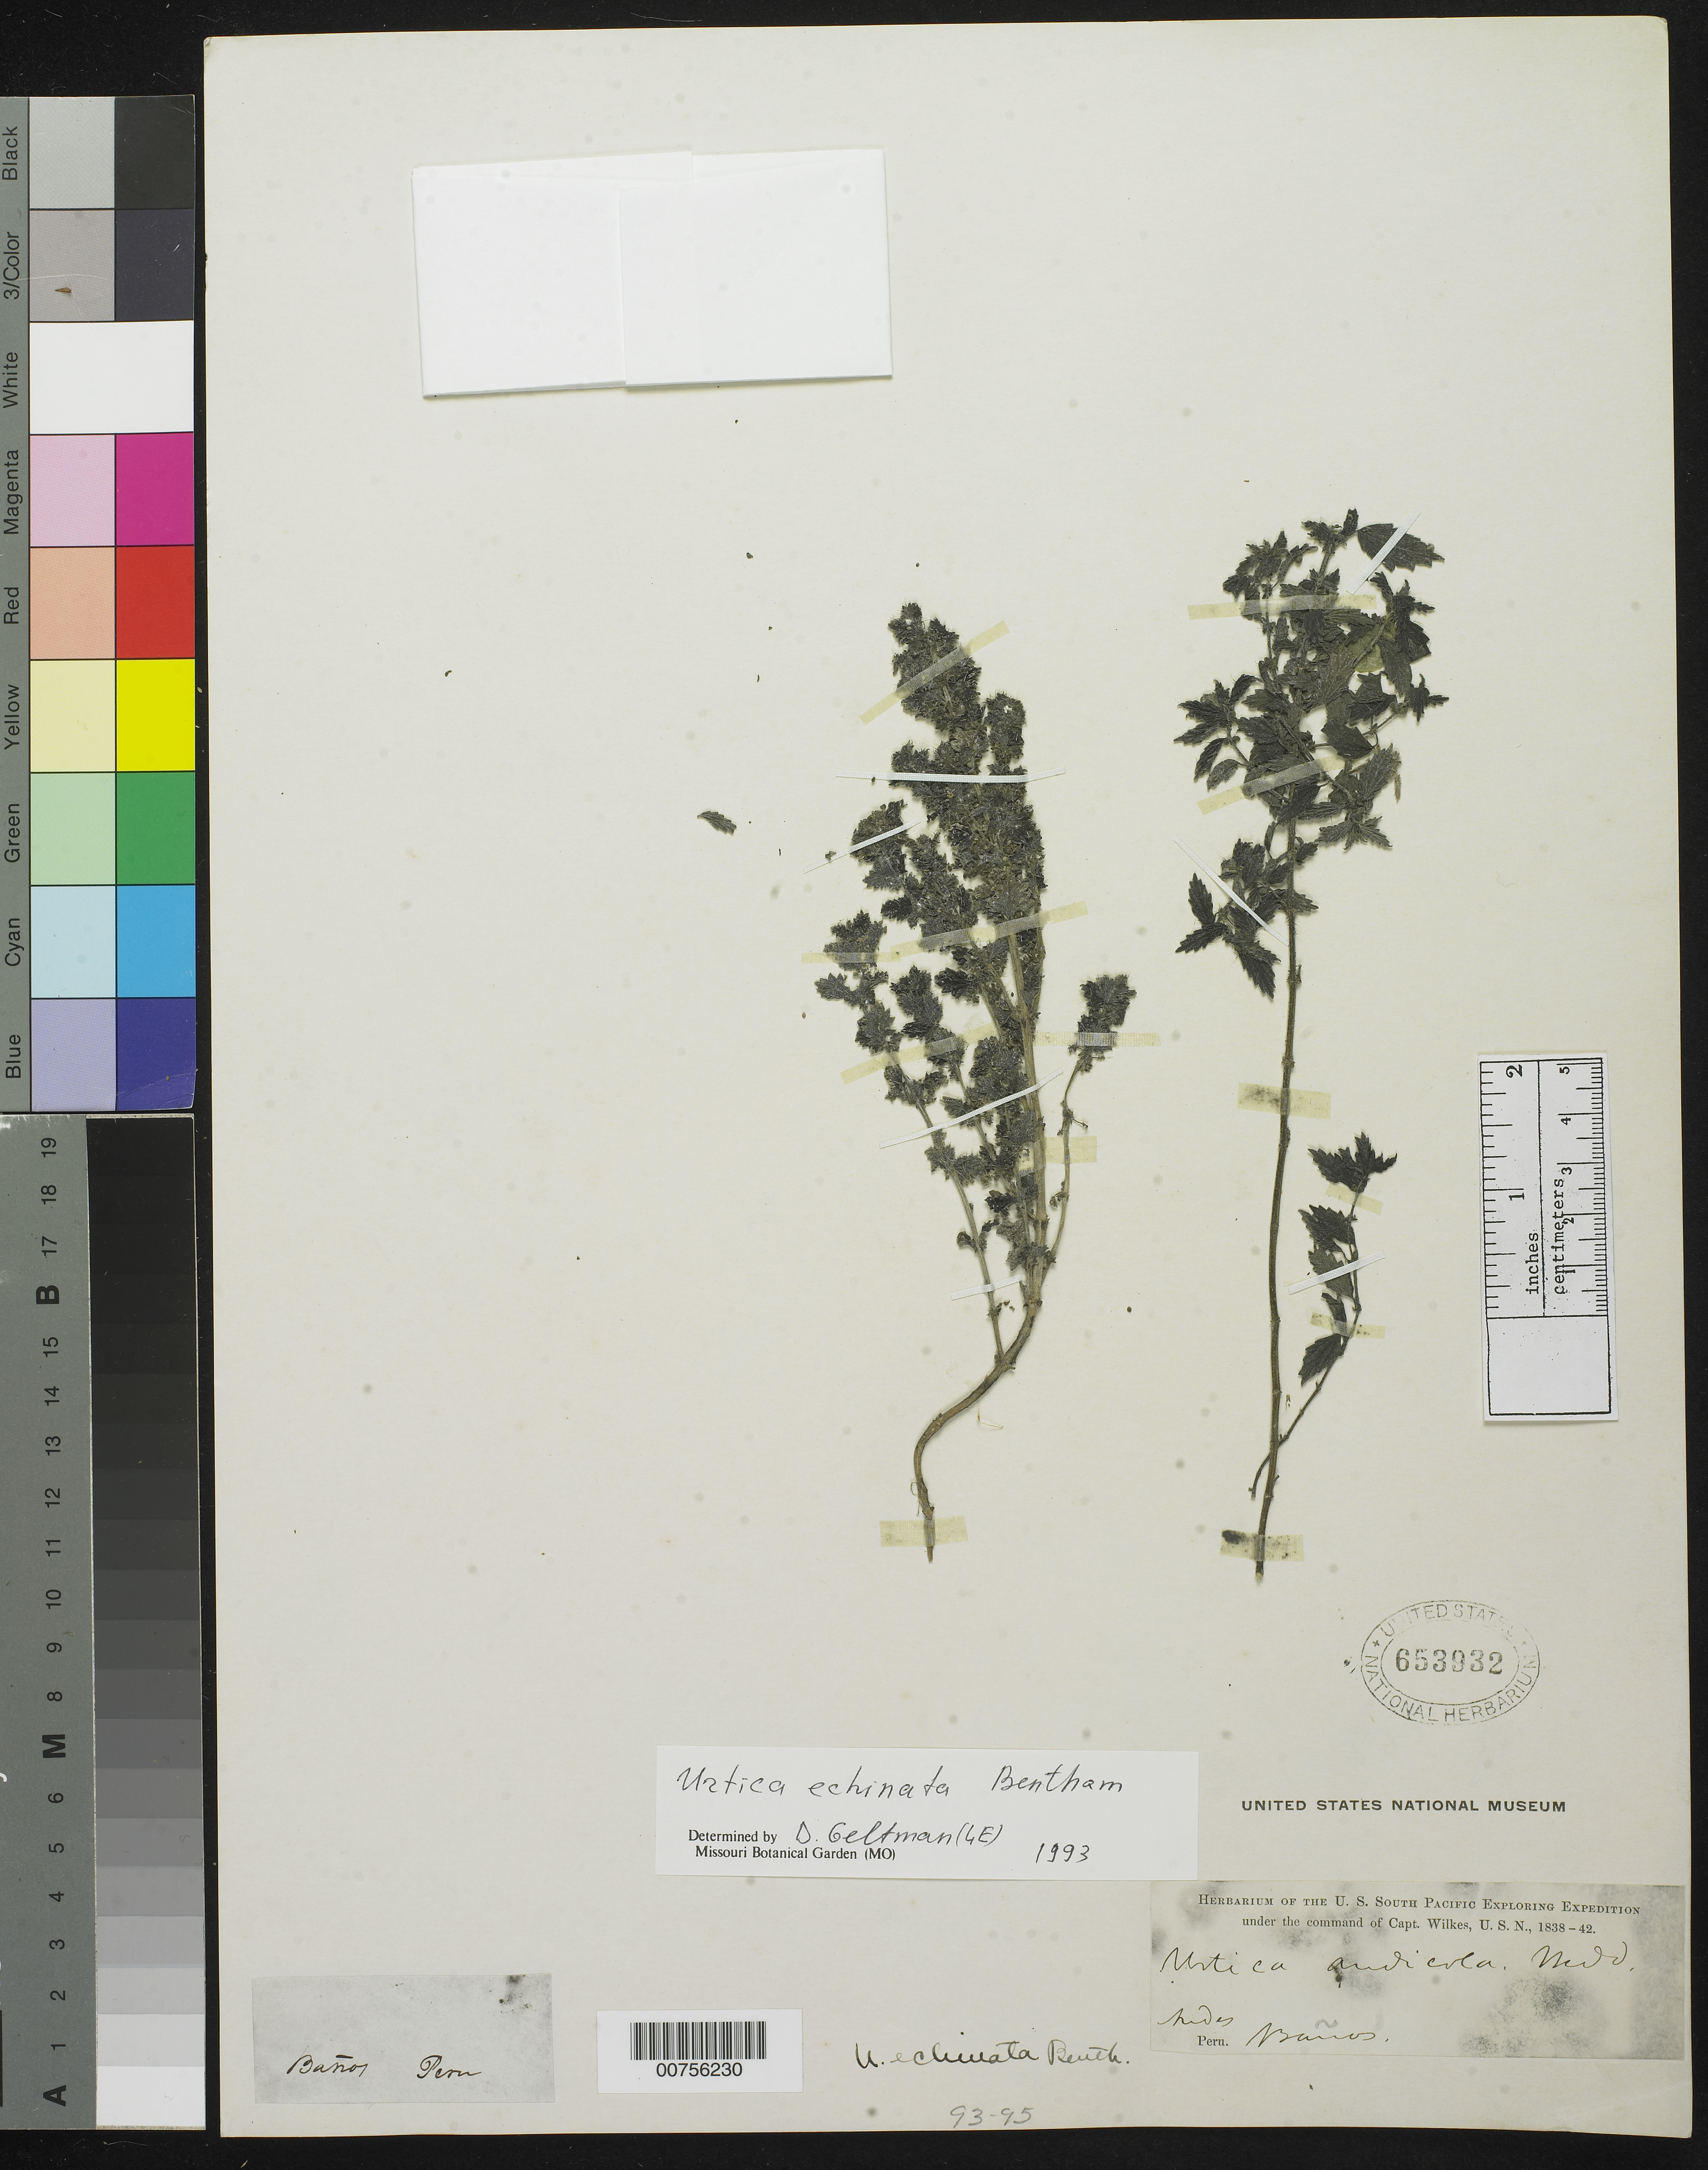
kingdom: Plantae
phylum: Tracheophyta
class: Magnoliopsida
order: Rosales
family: Urticaceae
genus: Urtica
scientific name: Urtica echinata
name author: Benth.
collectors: Wilkes Explor. Exped.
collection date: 1838/1842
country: Peru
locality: Andes Banos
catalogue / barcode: US 653932